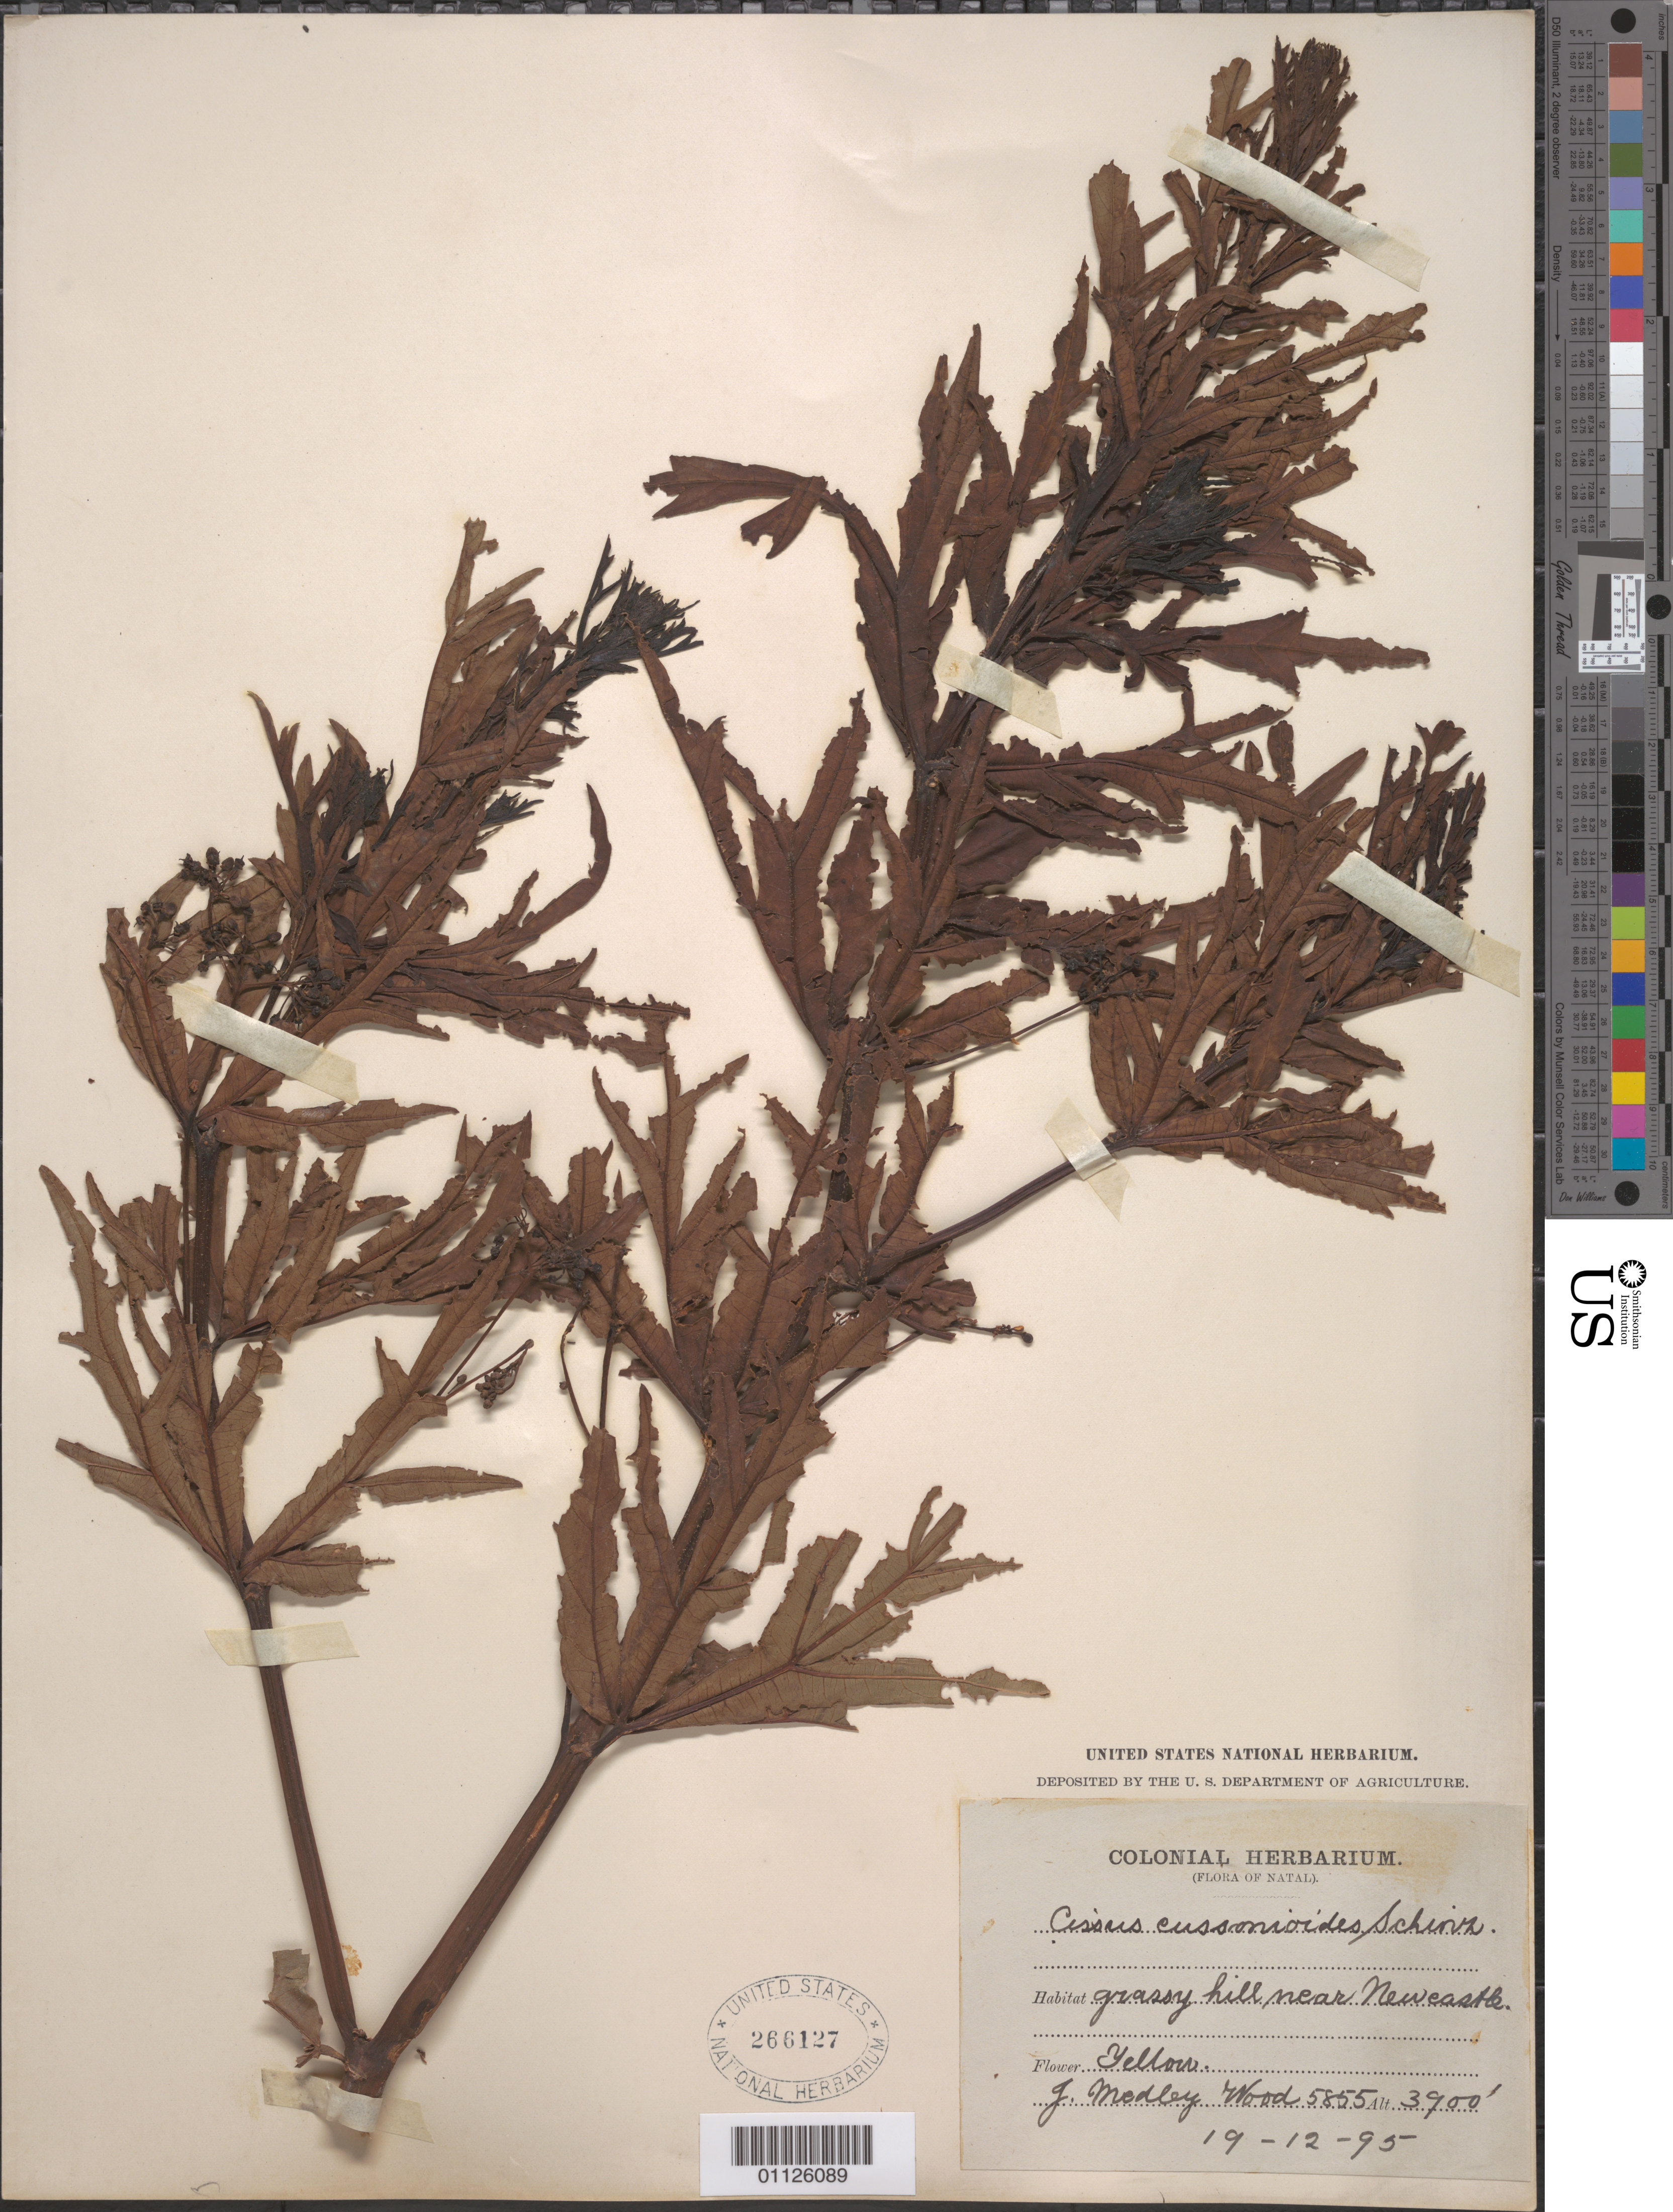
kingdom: Plantae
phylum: Tracheophyta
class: Magnoliopsida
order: Vitales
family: Vitaceae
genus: Cissus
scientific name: Cissus cussonioides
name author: Schinz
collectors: J. M. Wood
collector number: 5855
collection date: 1895-12-19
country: South Africa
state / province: KwaZulu-Natal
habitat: Grassy hill.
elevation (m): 1189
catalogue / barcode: US 266127